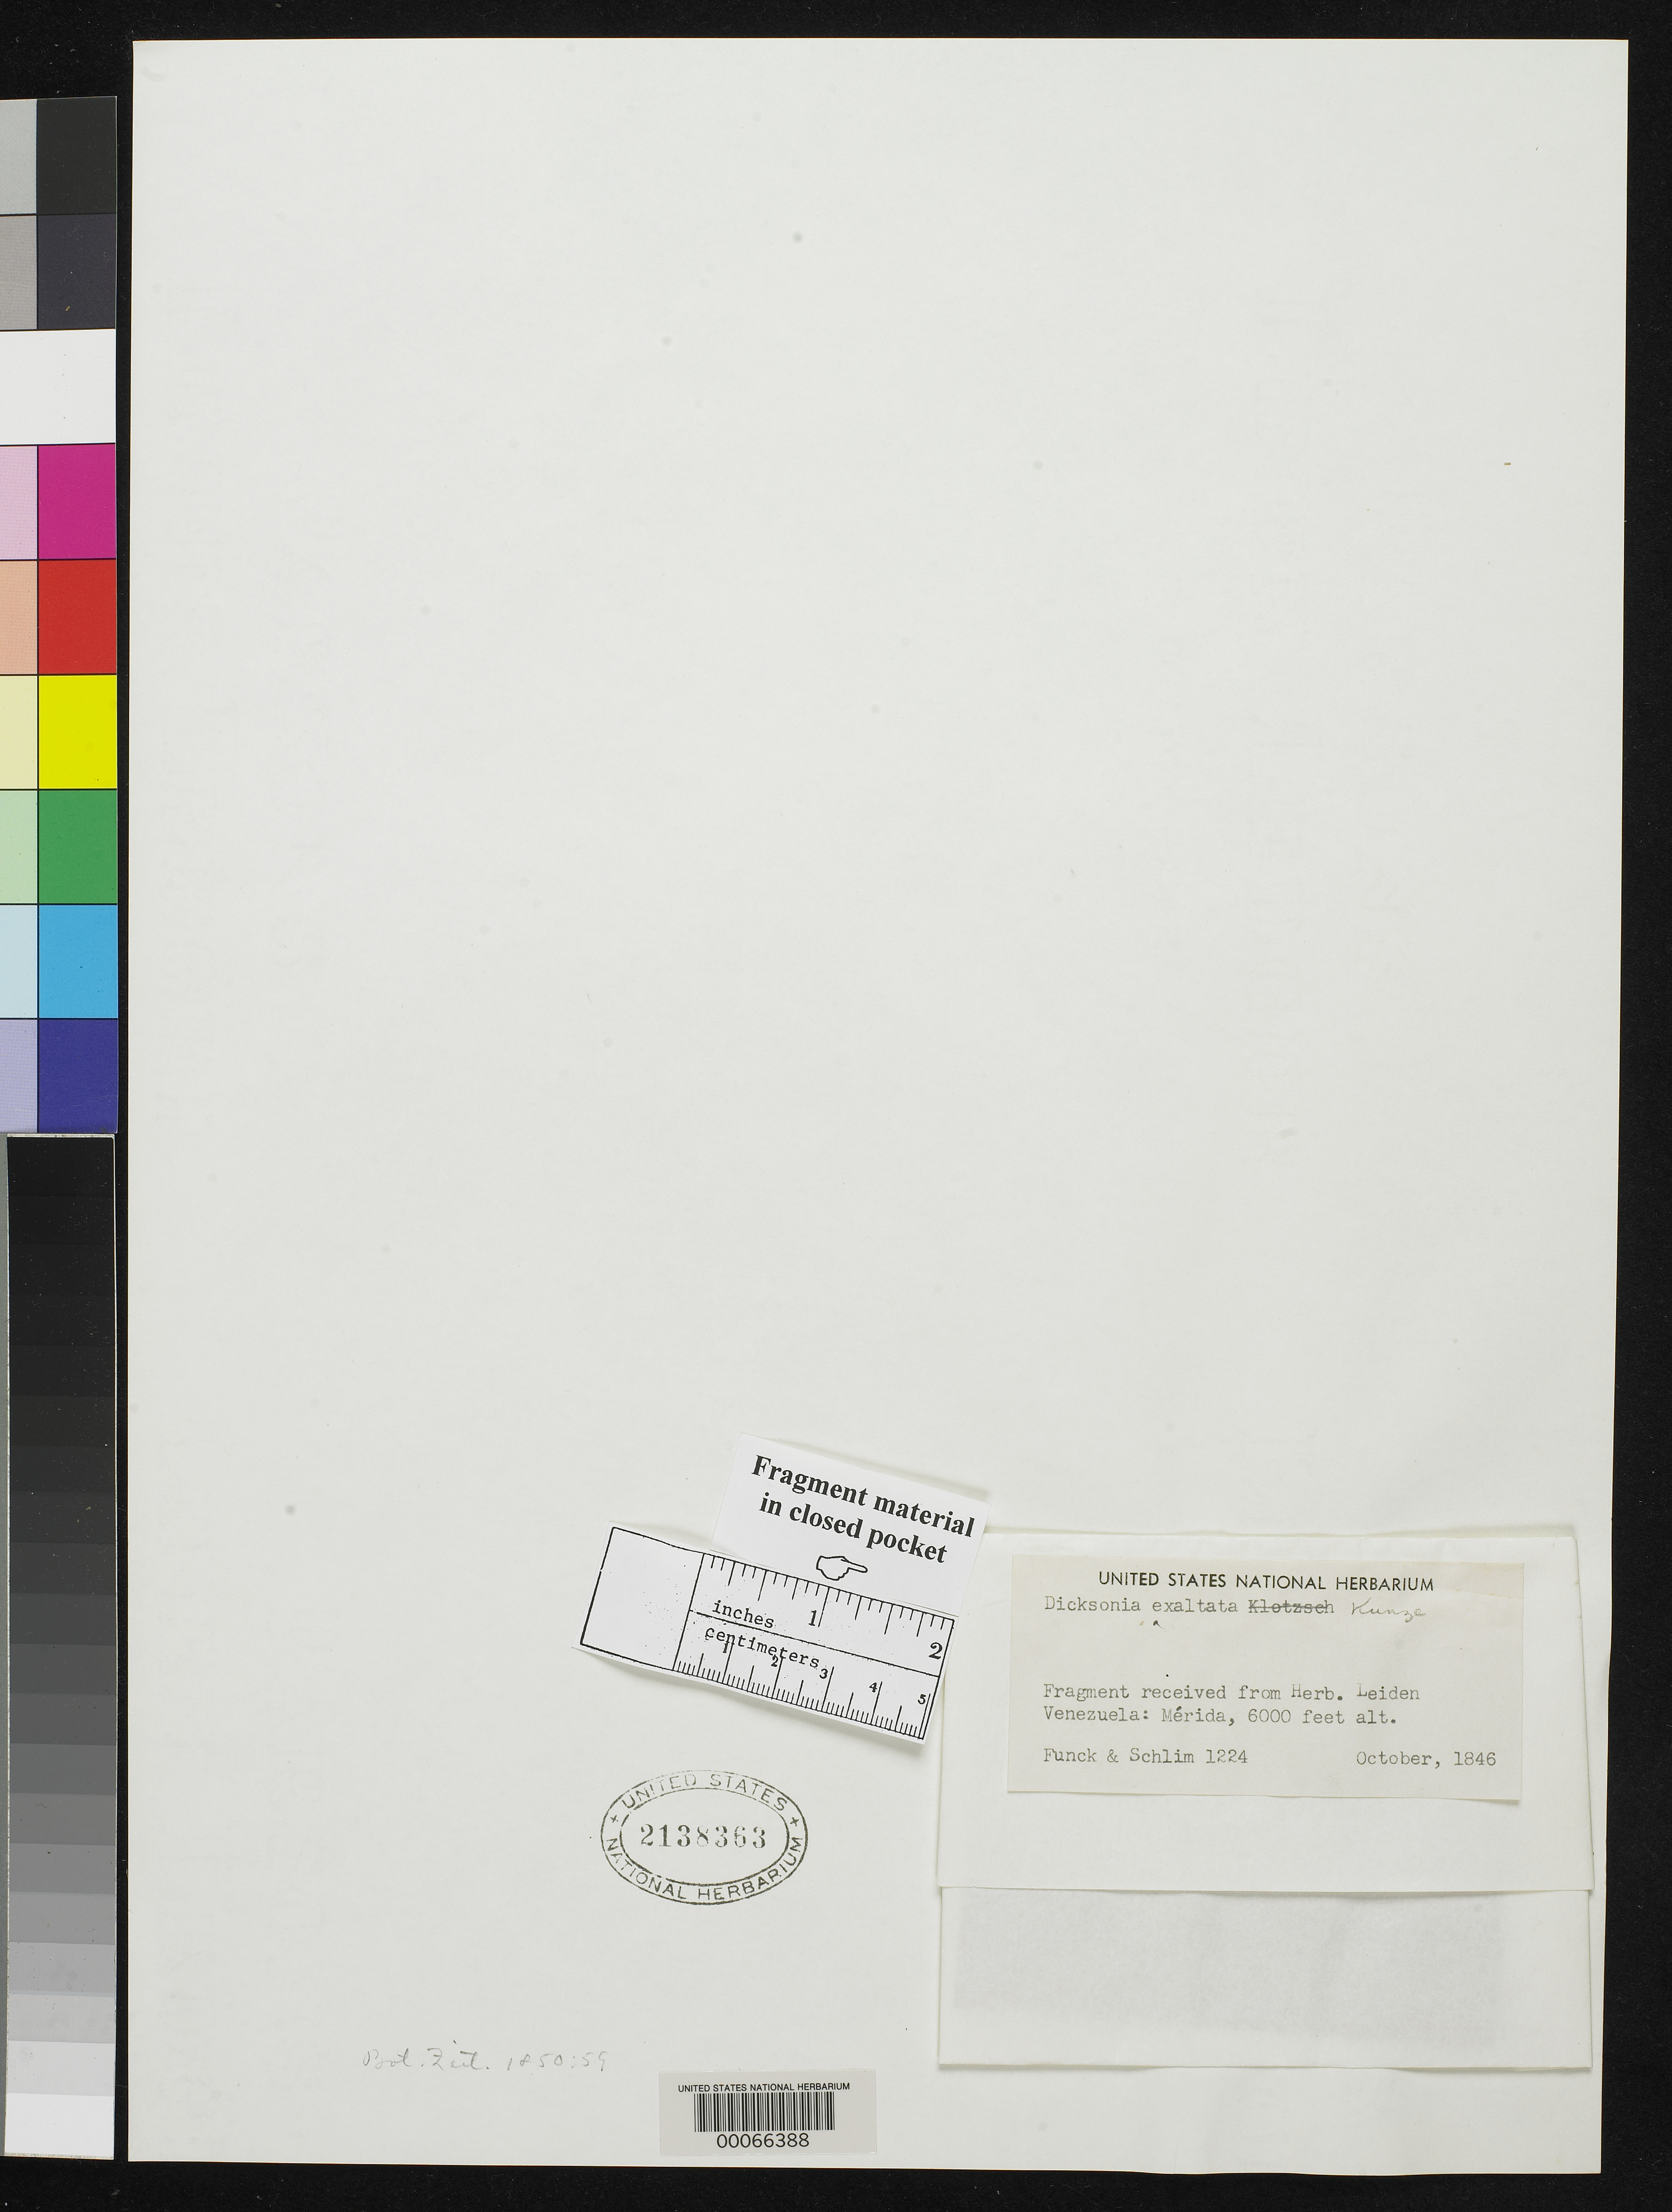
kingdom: Plantae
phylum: Tracheophyta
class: Polypodiopsida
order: Cyatheales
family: Dicksoniaceae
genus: Dicksonia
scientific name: Dicksonia exaltata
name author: Kunze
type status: Isotype Fragment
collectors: N. Funck & L. Schlim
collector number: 1224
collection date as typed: Oct 1846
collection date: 1846-10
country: Venezuela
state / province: Mérida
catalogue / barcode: US 2138363